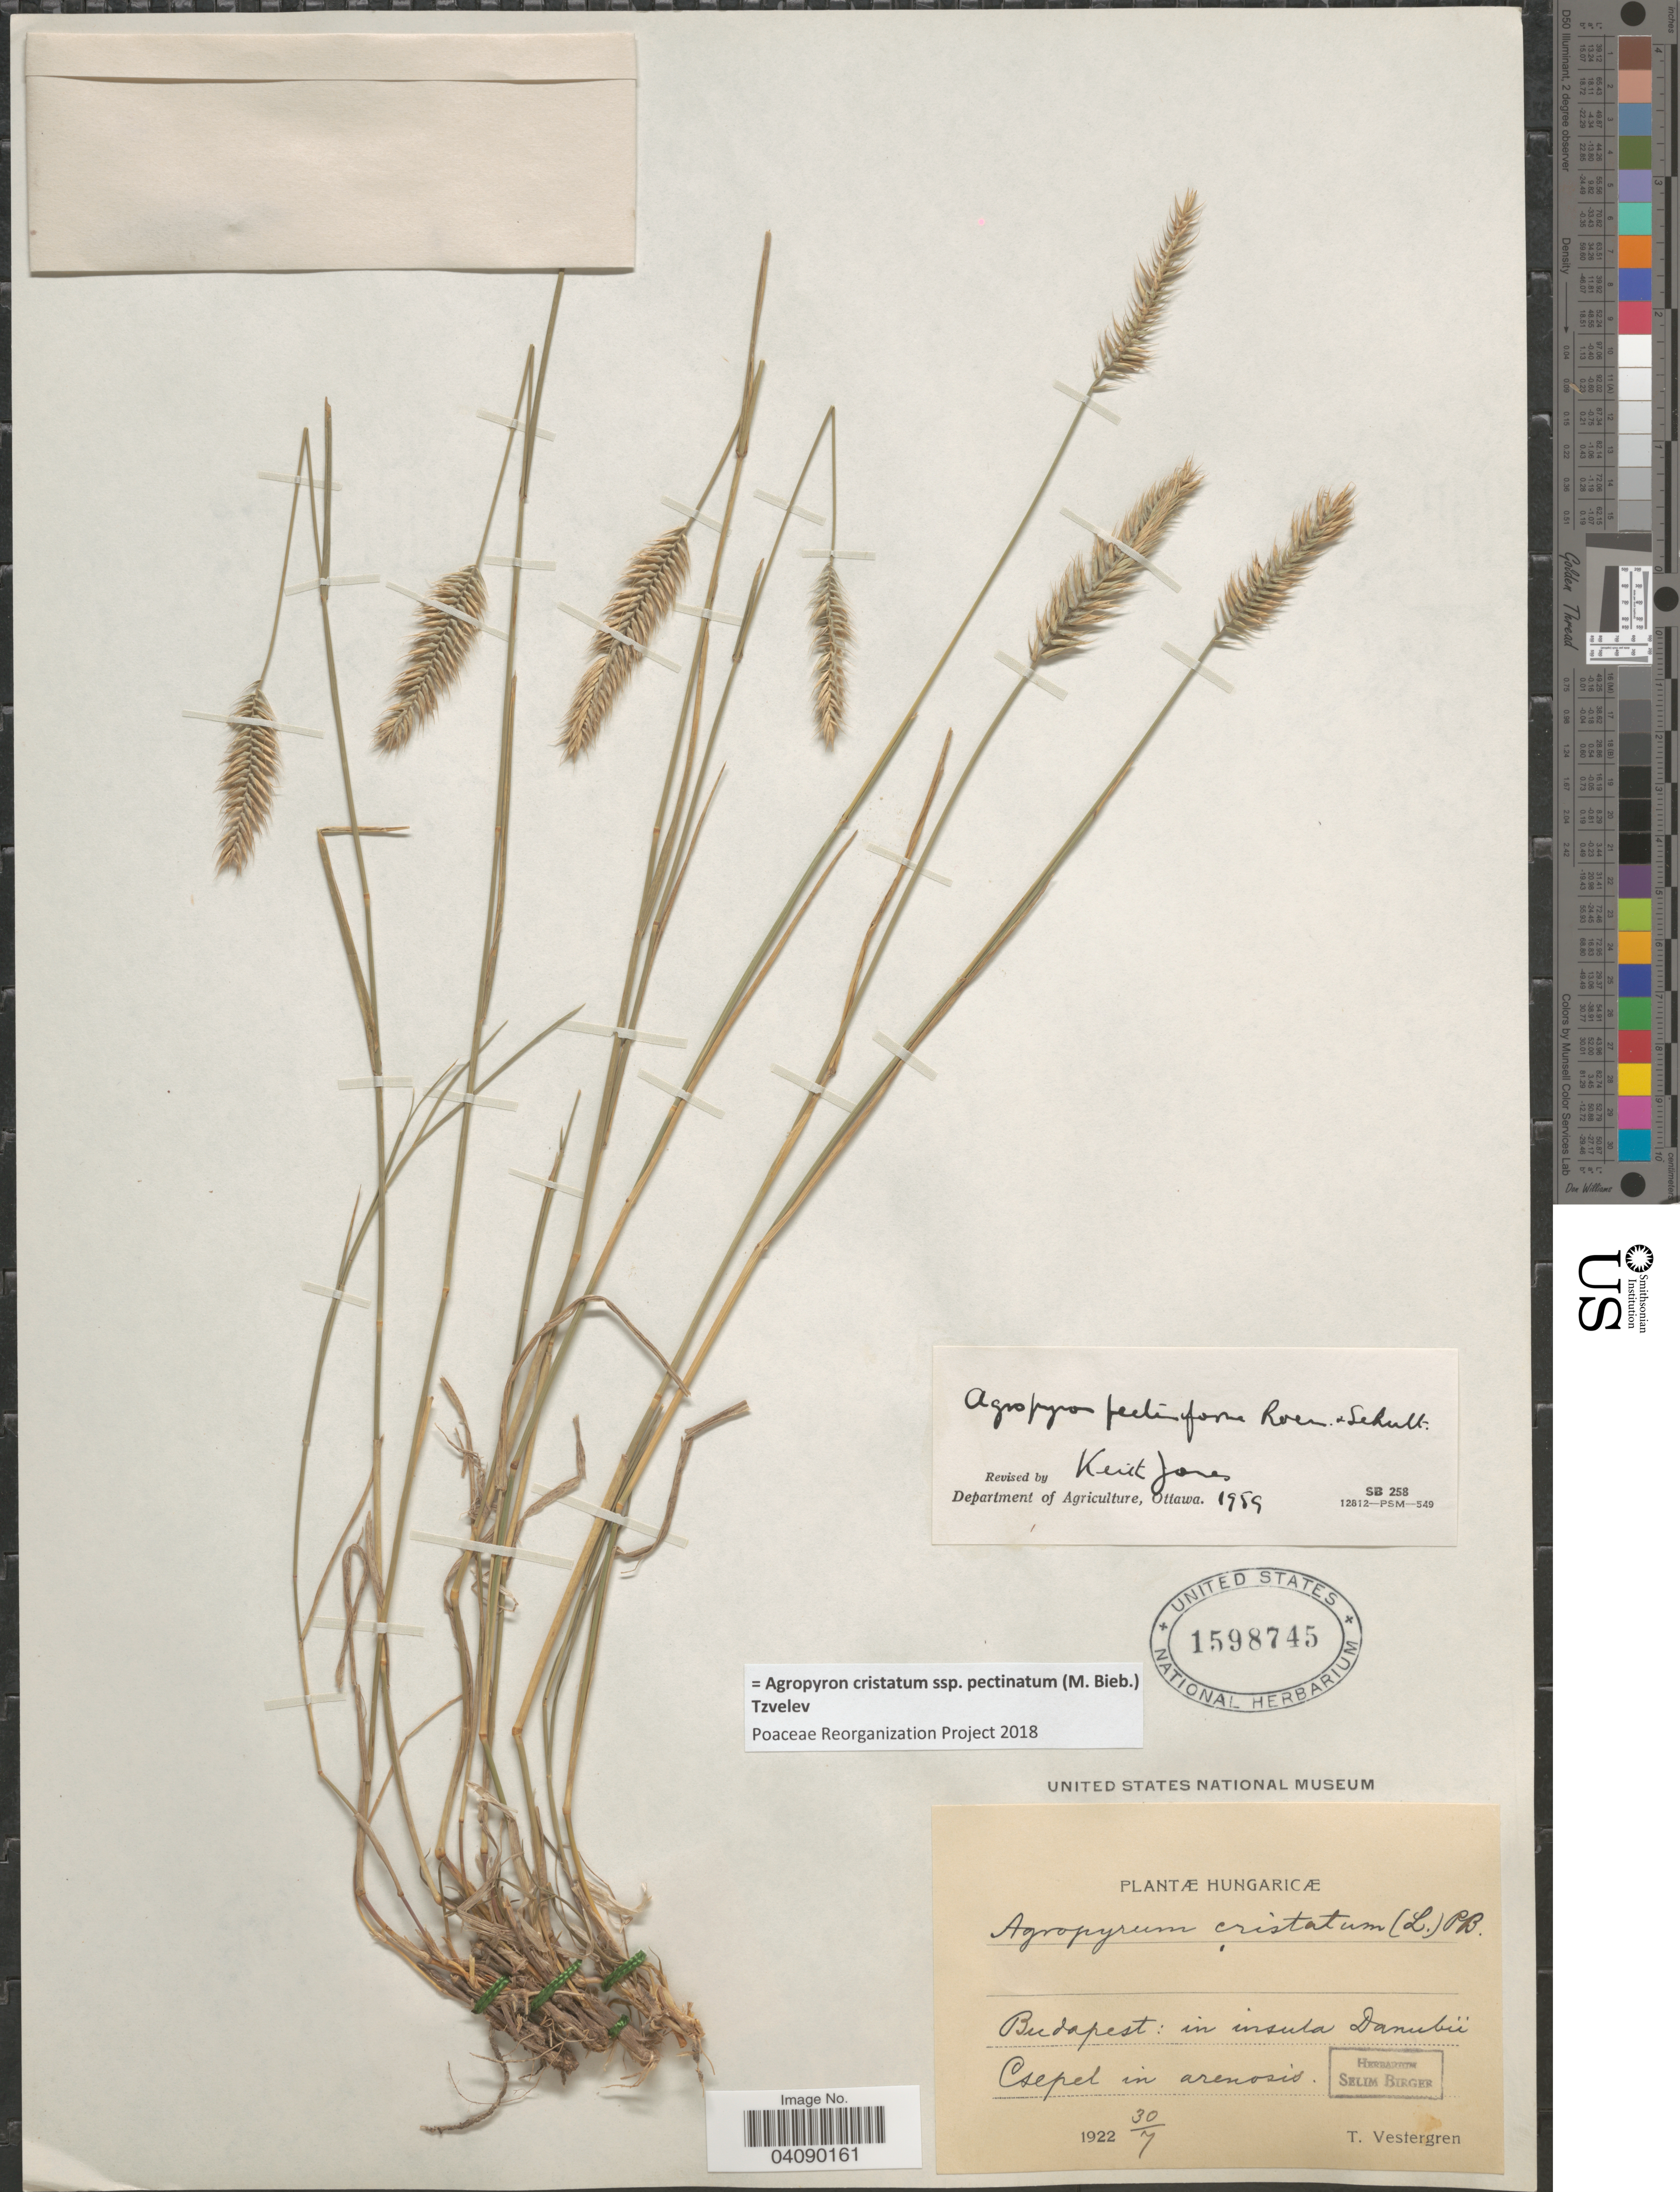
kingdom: Plantae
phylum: Tracheophyta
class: Liliopsida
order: Poales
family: Poaceae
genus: Agropyron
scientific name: Agropyron cristatum subsp. pectinatum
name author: (M. Bieb.) Tzvelev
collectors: T. Vestergren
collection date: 1922-07-30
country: Hungary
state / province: Budapest, Capital District of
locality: Hungaricæ. Budapest: in insula Danubü Csepel in arenosis.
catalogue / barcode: US 1598745